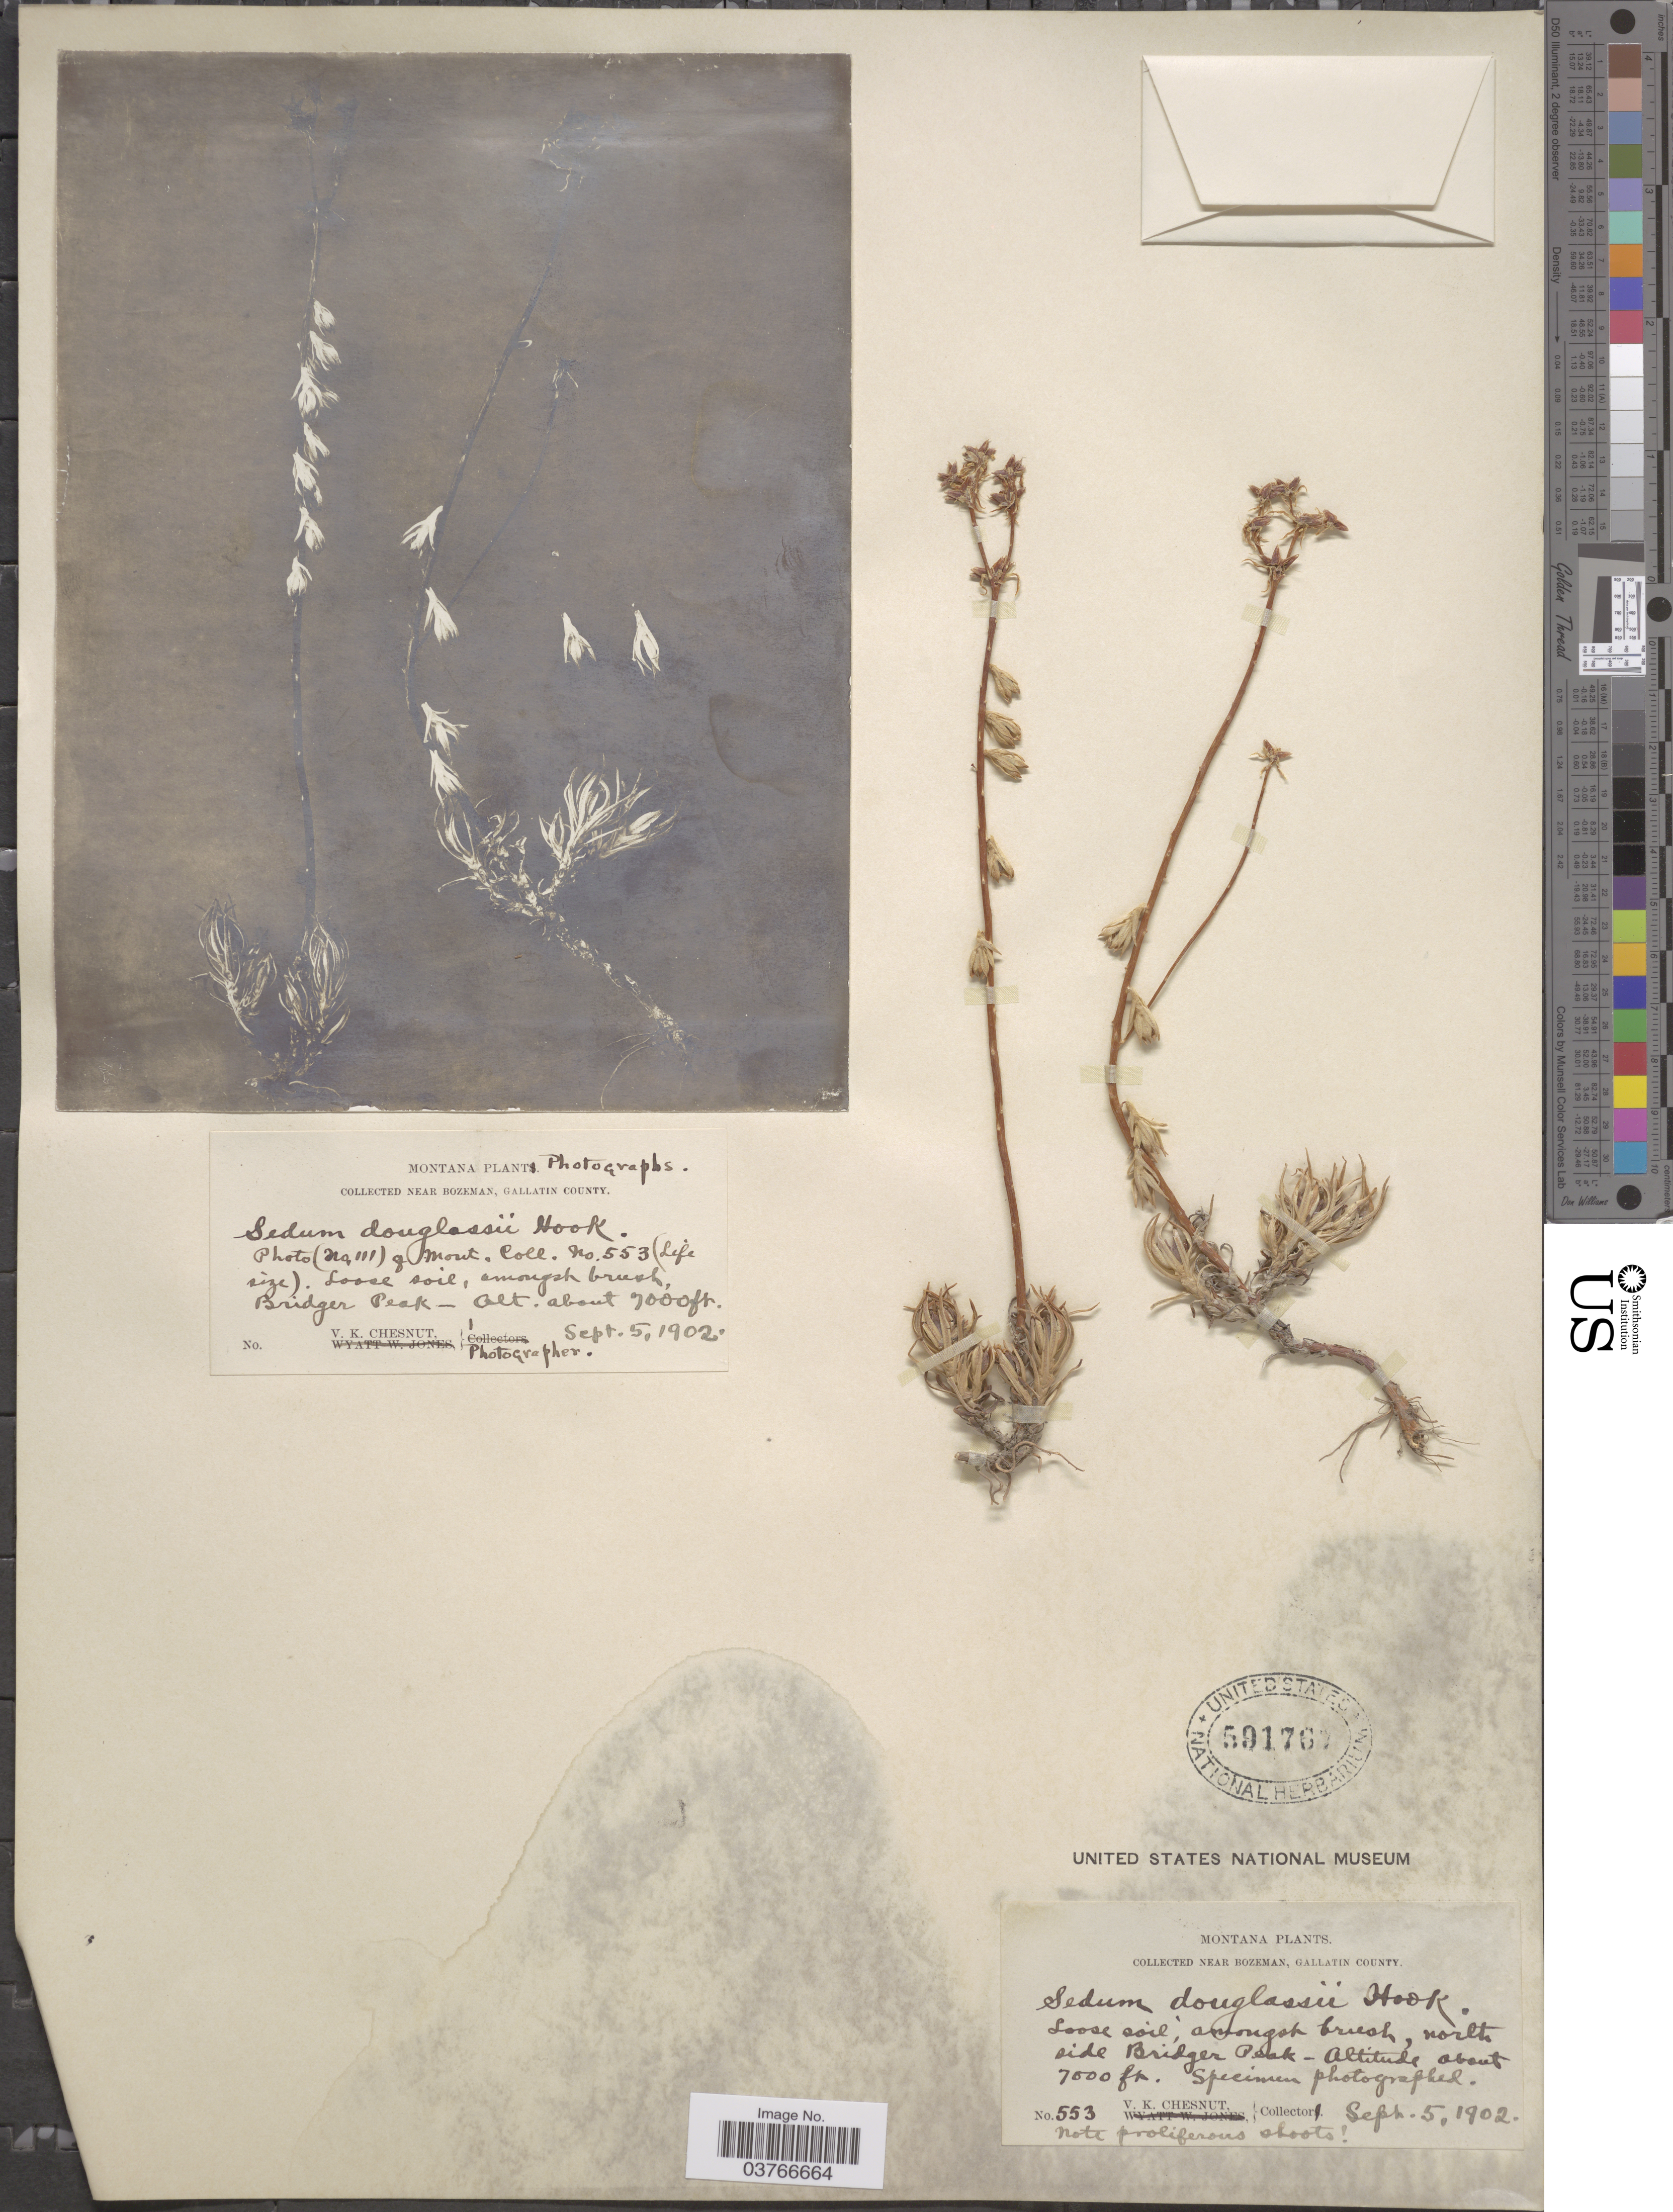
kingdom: Plantae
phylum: Tracheophyta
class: Magnoliopsida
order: Saxifragales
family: Crassulaceae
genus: Sedum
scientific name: Sedum stenopetalum var. stenopetalum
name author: Pursh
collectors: V. Chesnut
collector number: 553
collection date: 1902-09-05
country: United States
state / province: Montana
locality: Near Bozeman, Gallatin County. North side Bridger Peak.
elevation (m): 2286